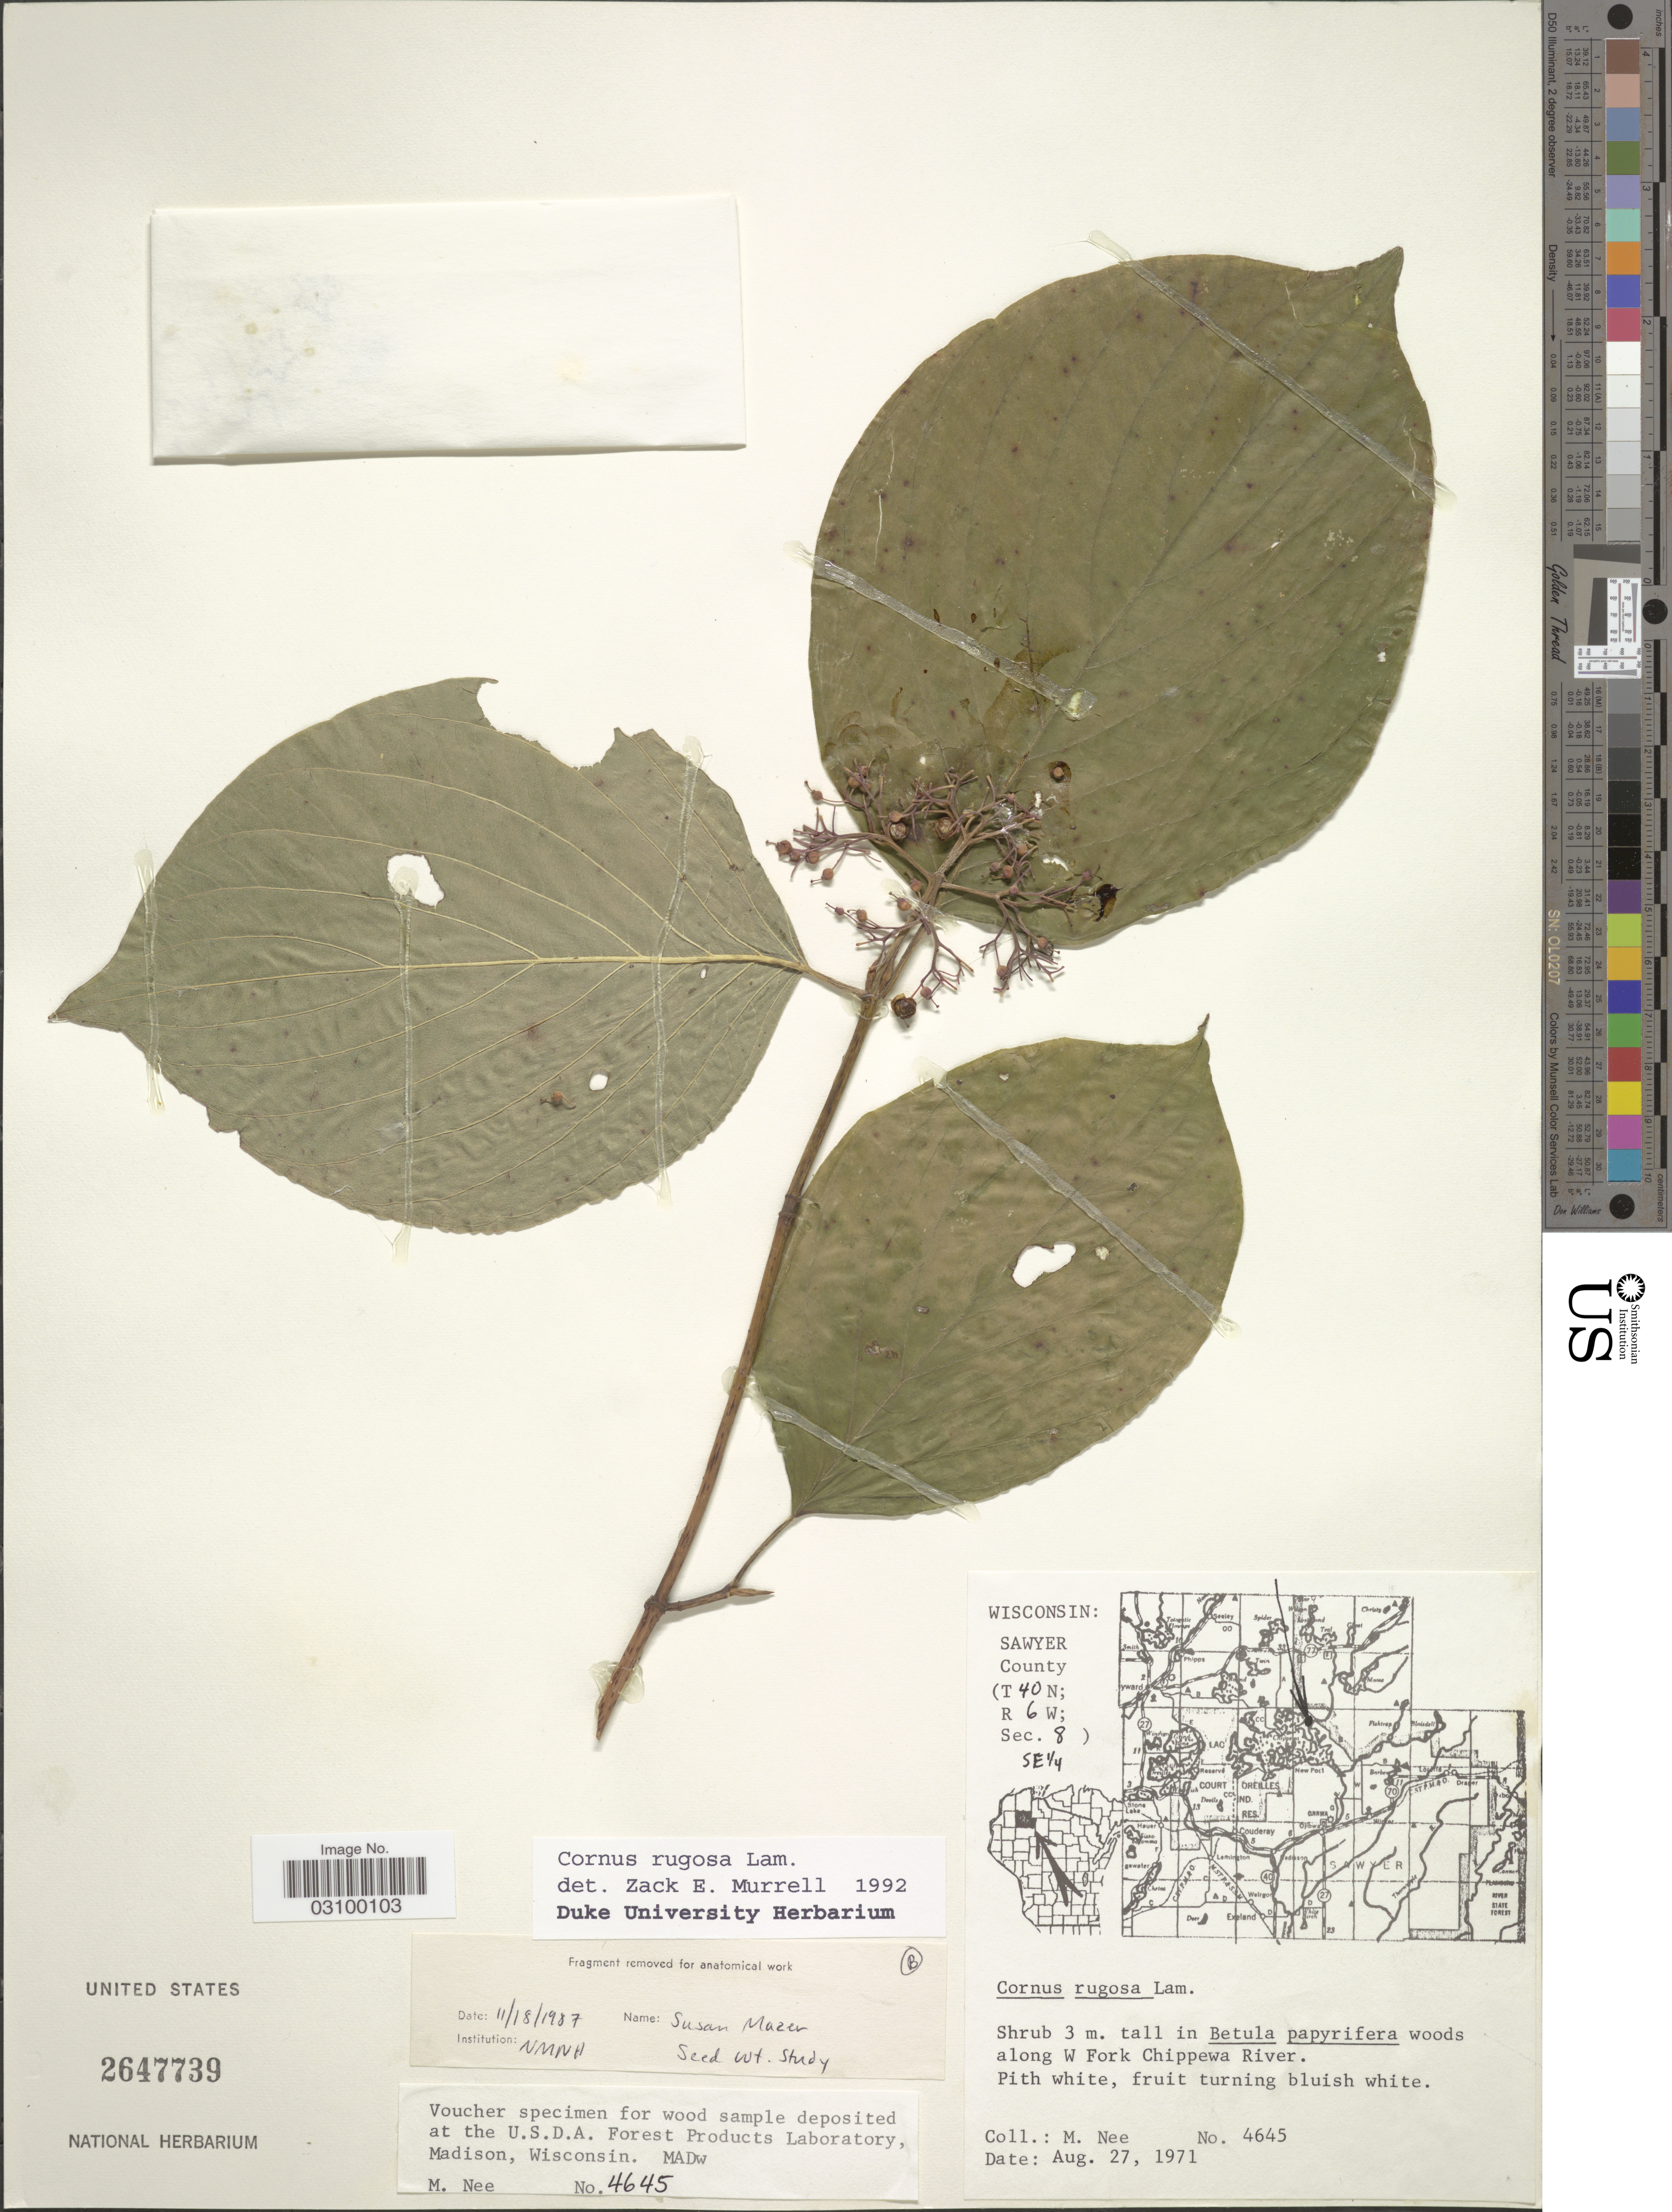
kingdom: Plantae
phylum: Tracheophyta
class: Magnoliopsida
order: Cornales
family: Cornaceae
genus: Cornus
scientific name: Cornus rugosa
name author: Lam.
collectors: M. Nee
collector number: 4645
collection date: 1971-08-27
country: United States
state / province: Wisconsin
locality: Sawyer County (T40N; R6W; Sec. 8) SE1/4. Along W Fork Chippewa River.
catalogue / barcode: US 2647739